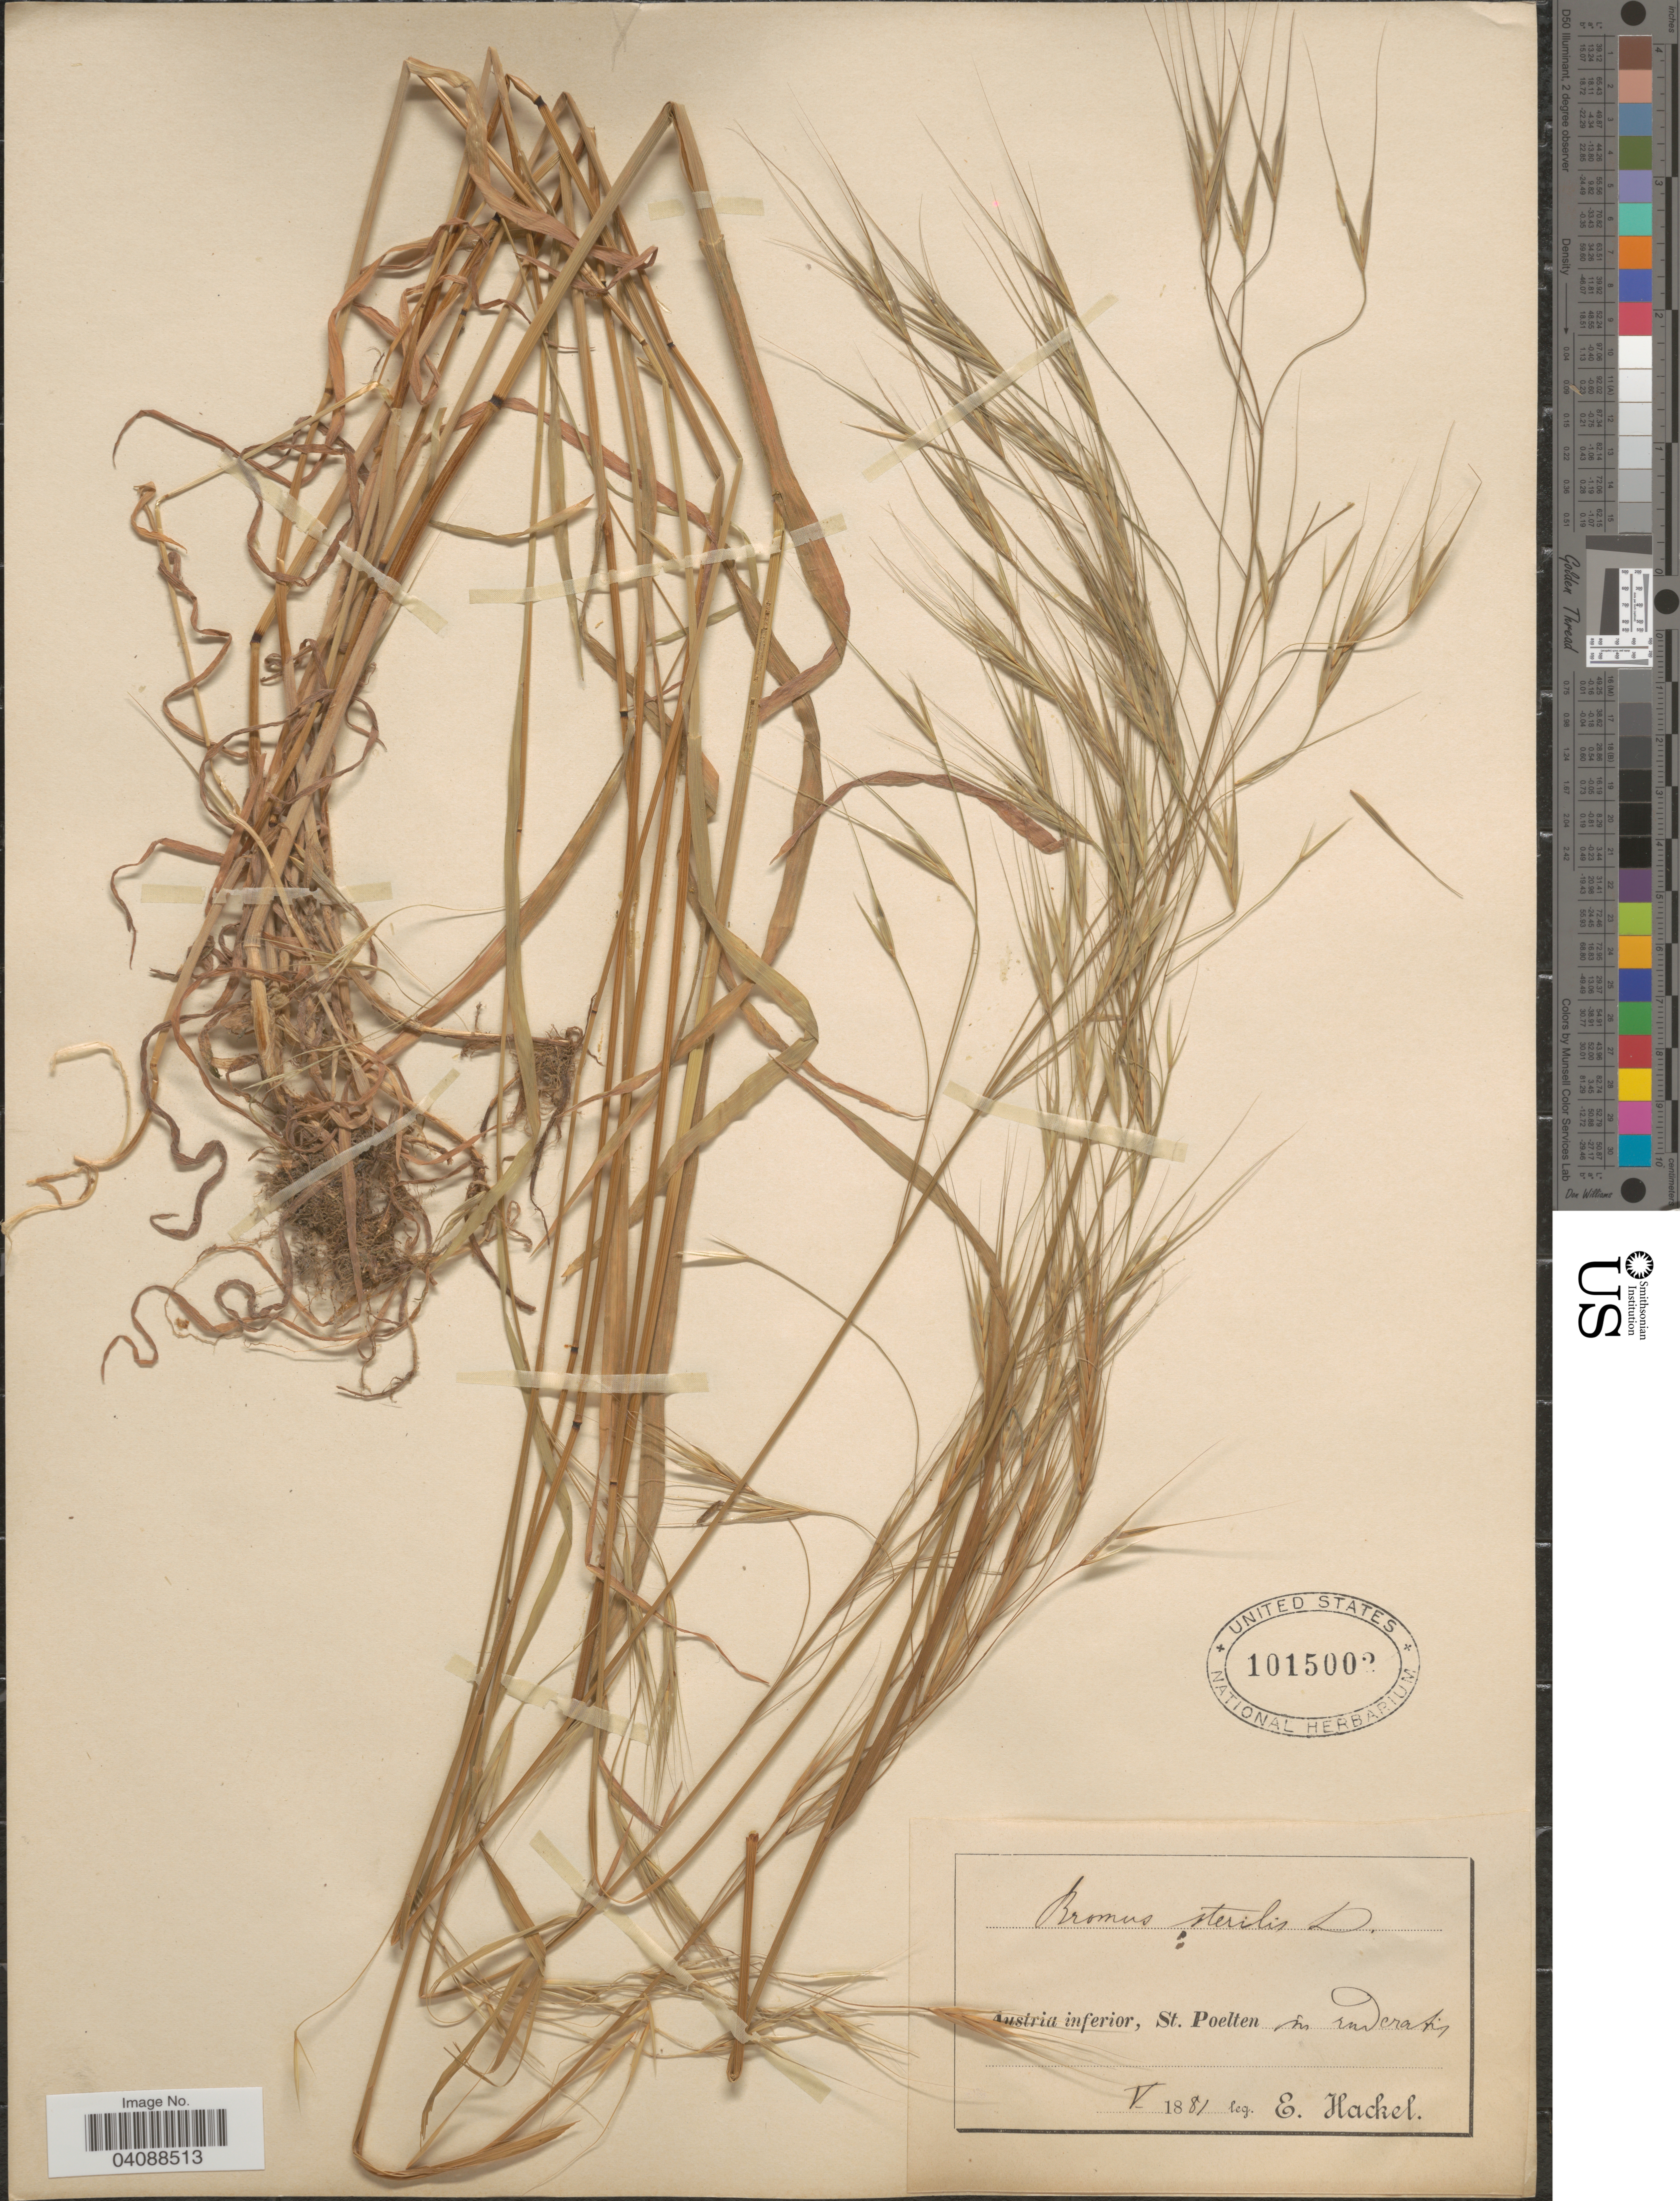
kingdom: Plantae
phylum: Tracheophyta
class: Liliopsida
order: Poales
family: Poaceae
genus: Bromus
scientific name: Bromus sterilis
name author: L.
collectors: E. Hackel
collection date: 1881-05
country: Austria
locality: Austria inferior, St. Poelten in ruderatis.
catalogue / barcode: US 1015002